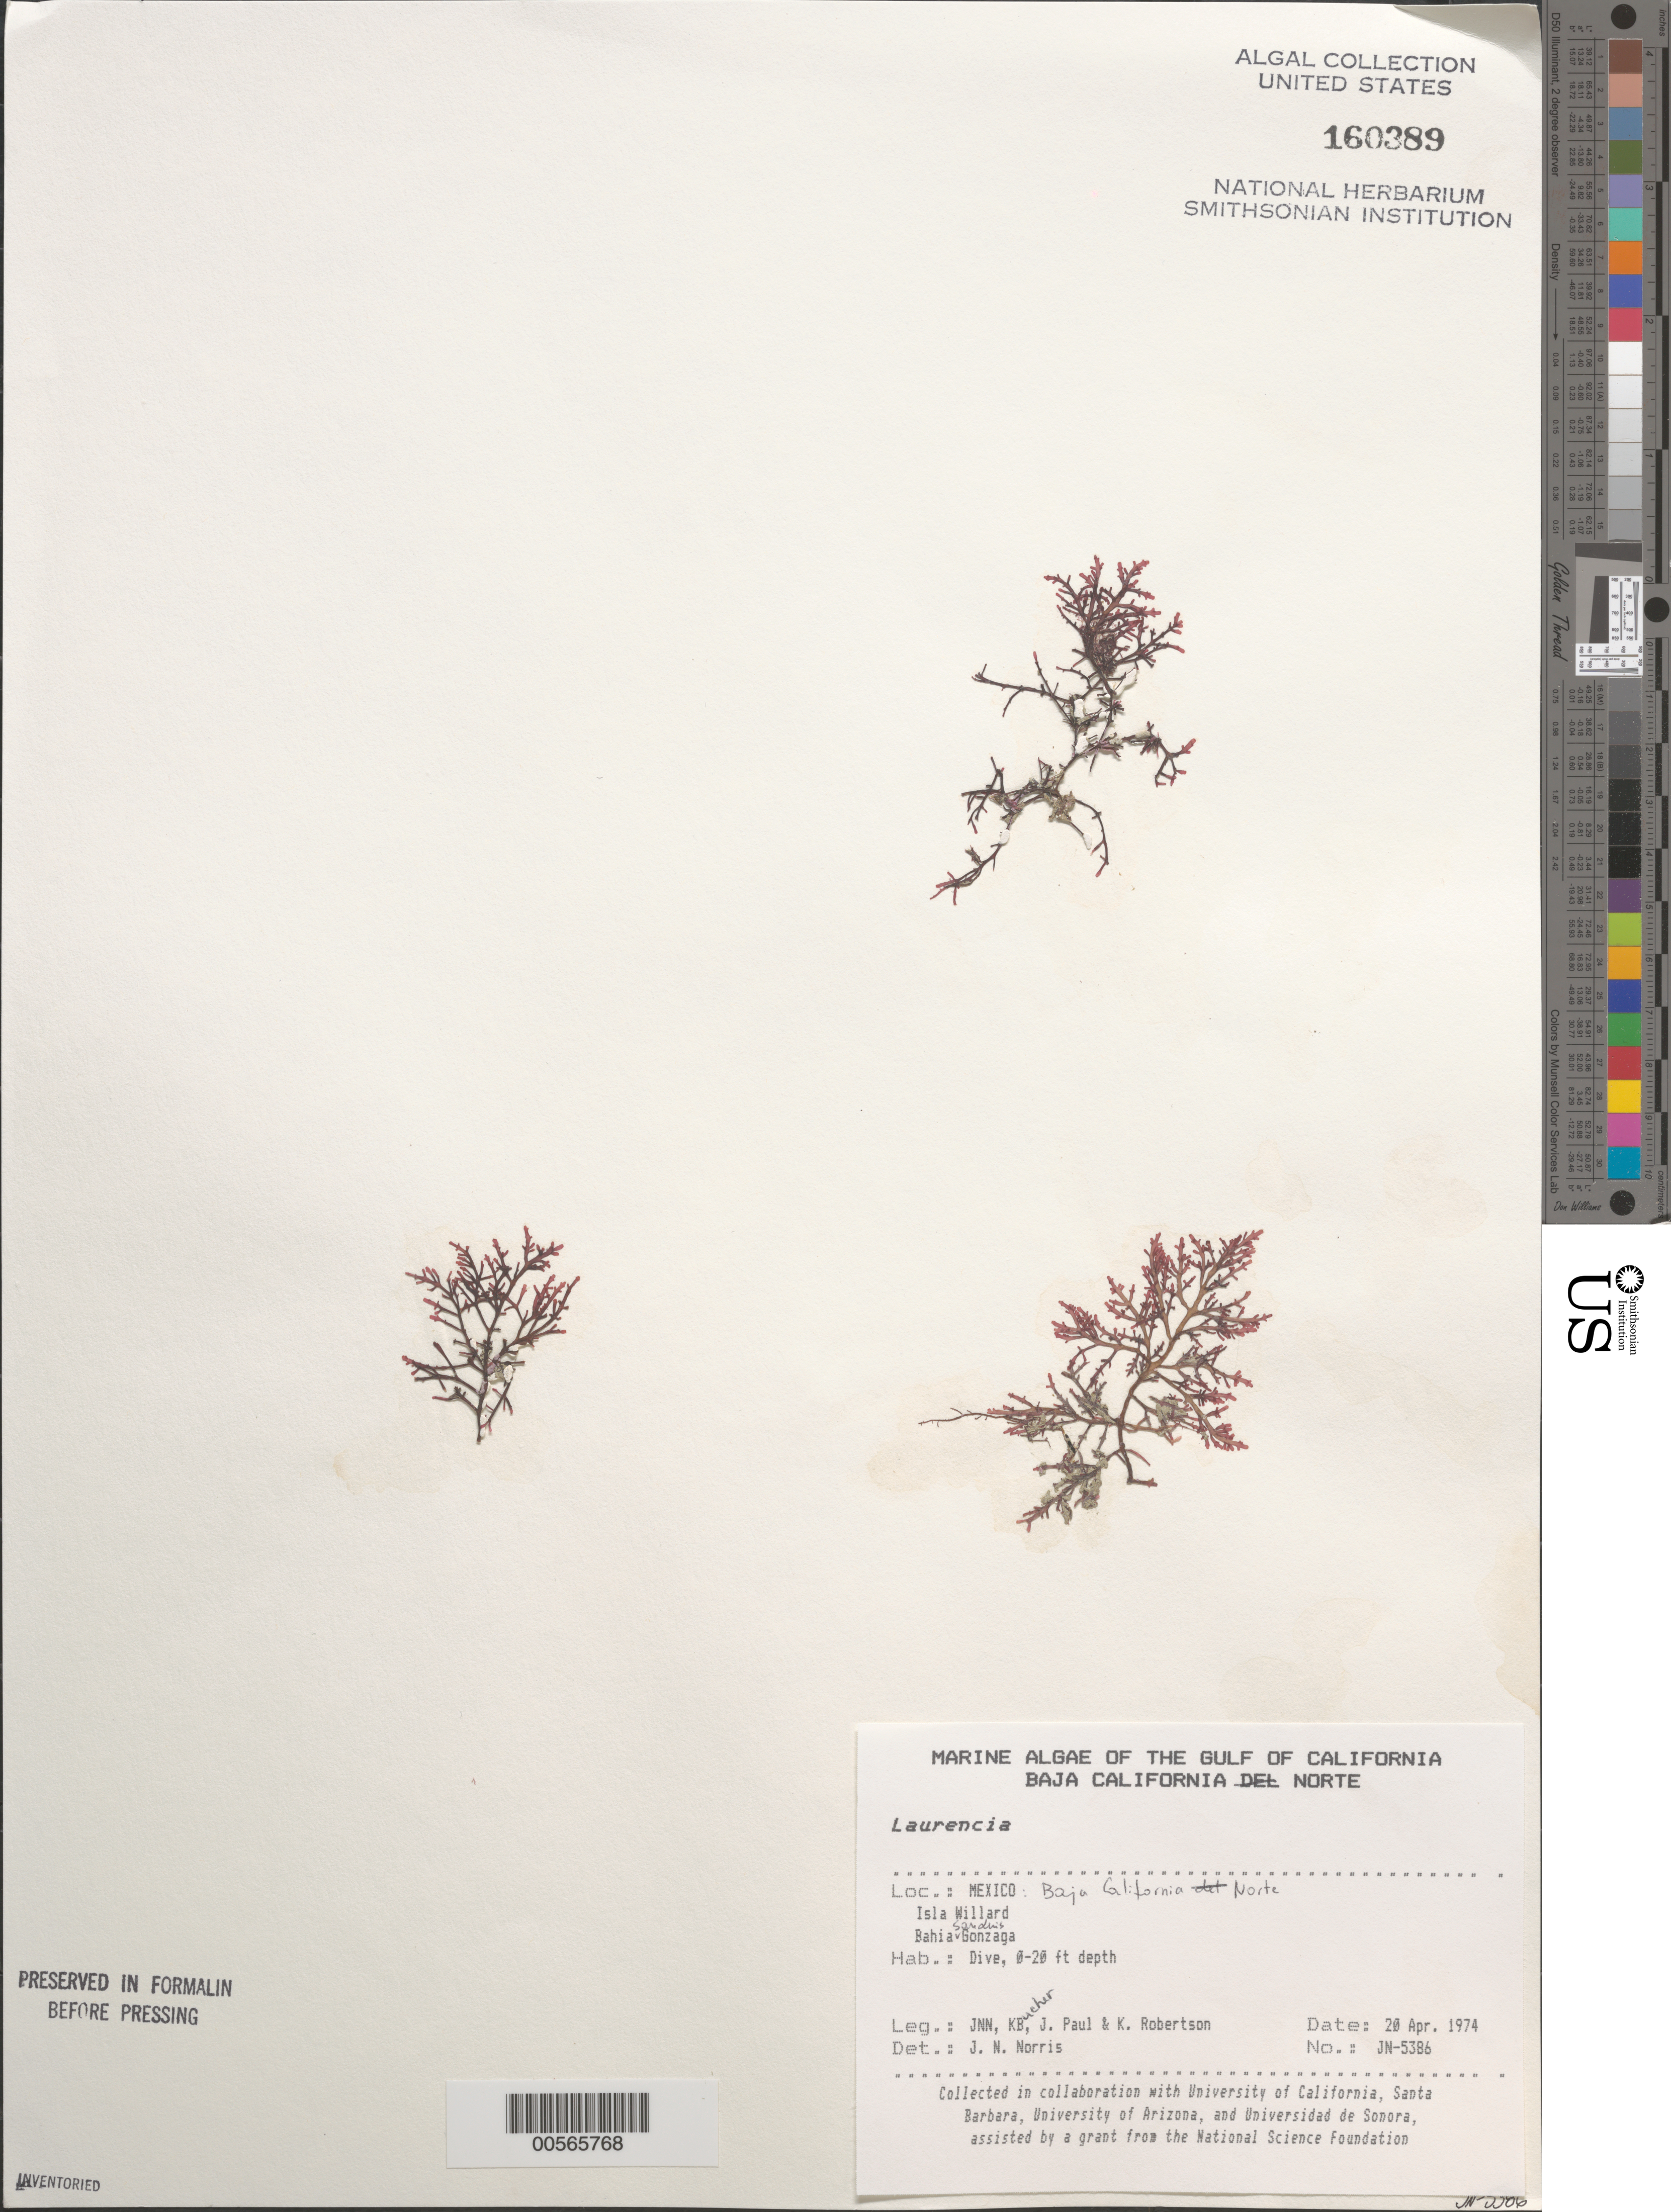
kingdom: Plantae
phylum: Rhodophyta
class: Florideophyceae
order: Ceramiales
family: Rhodomelaceae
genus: Laurencia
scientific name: Laurencia sp.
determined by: Norris, James N.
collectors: J. N. Norris, K. E. Bucher, J. Paul & K. Robertson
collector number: JN-5386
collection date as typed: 20 Apr 1974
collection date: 1974-04-20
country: Mexico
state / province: Baja California Norte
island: Isla Willard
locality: Bahia San Luis Gonzaga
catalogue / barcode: US 160389